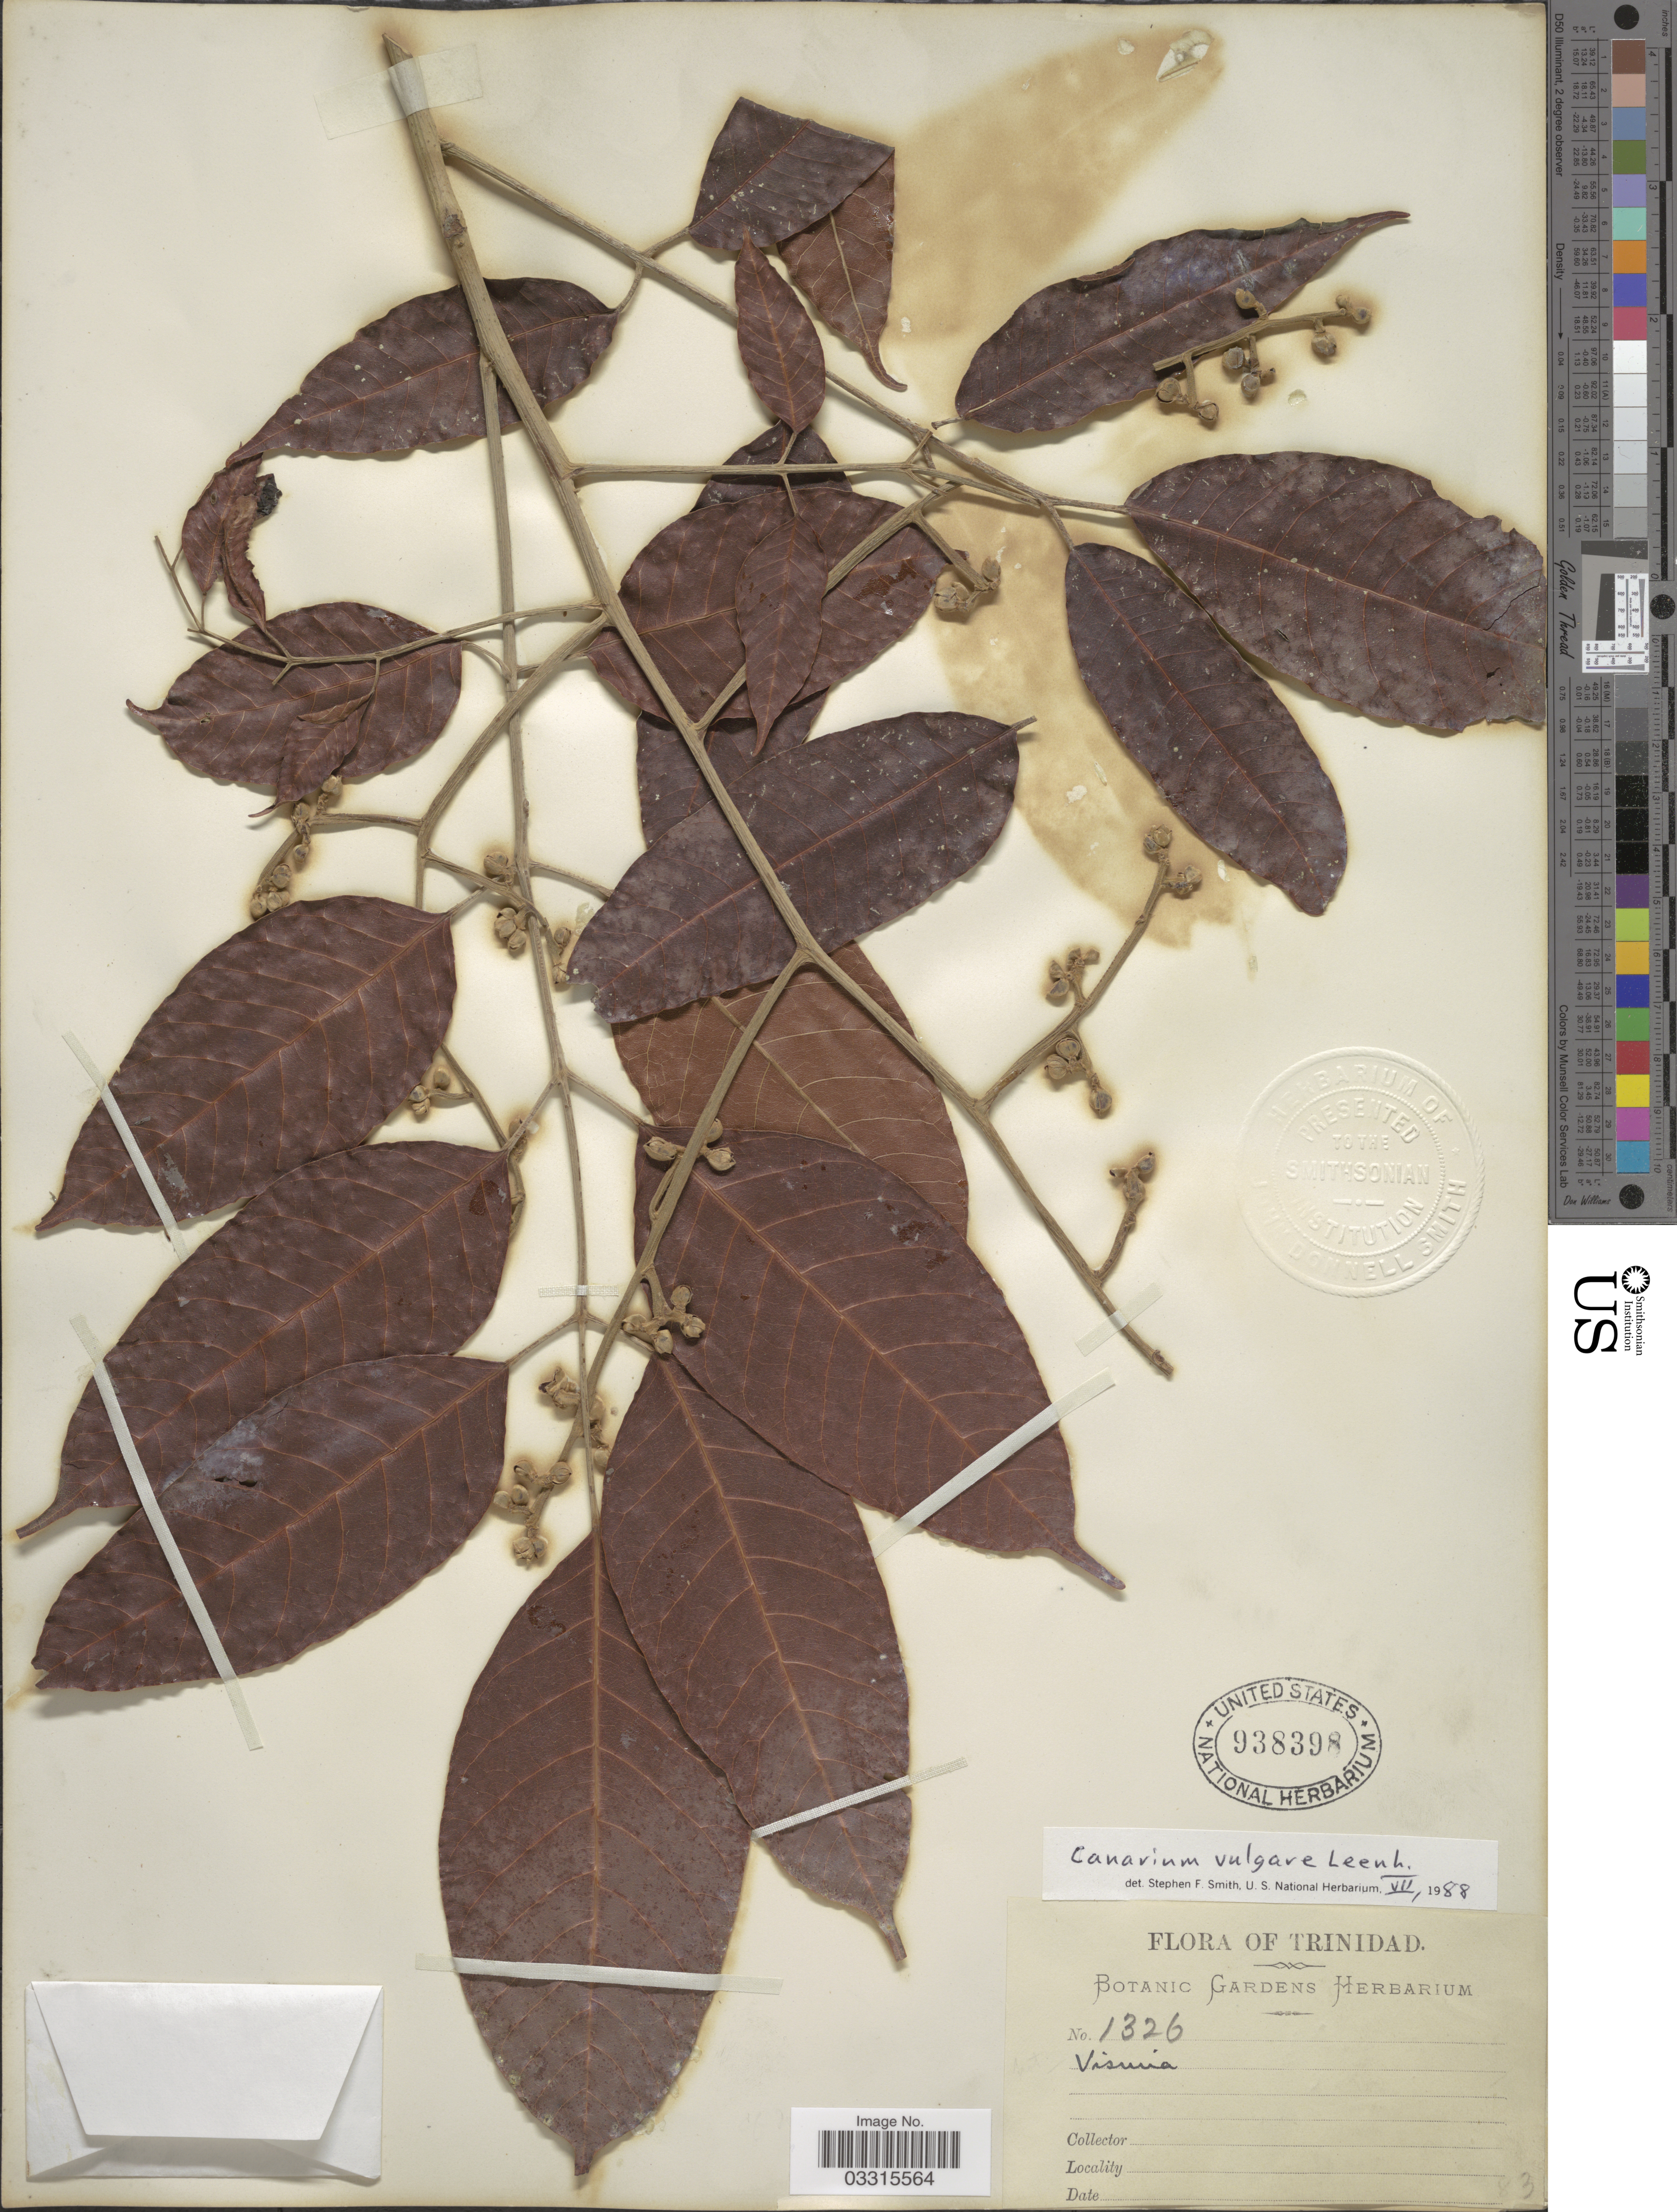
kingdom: Plantae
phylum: Tracheophyta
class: Magnoliopsida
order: Sapindales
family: Burseraceae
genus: Canarium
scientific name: Canarium vulgare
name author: Leenh.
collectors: ex herb. Botanic Gardens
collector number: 1326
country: Trinidad and Tobago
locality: Trinidad.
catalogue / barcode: US 938398